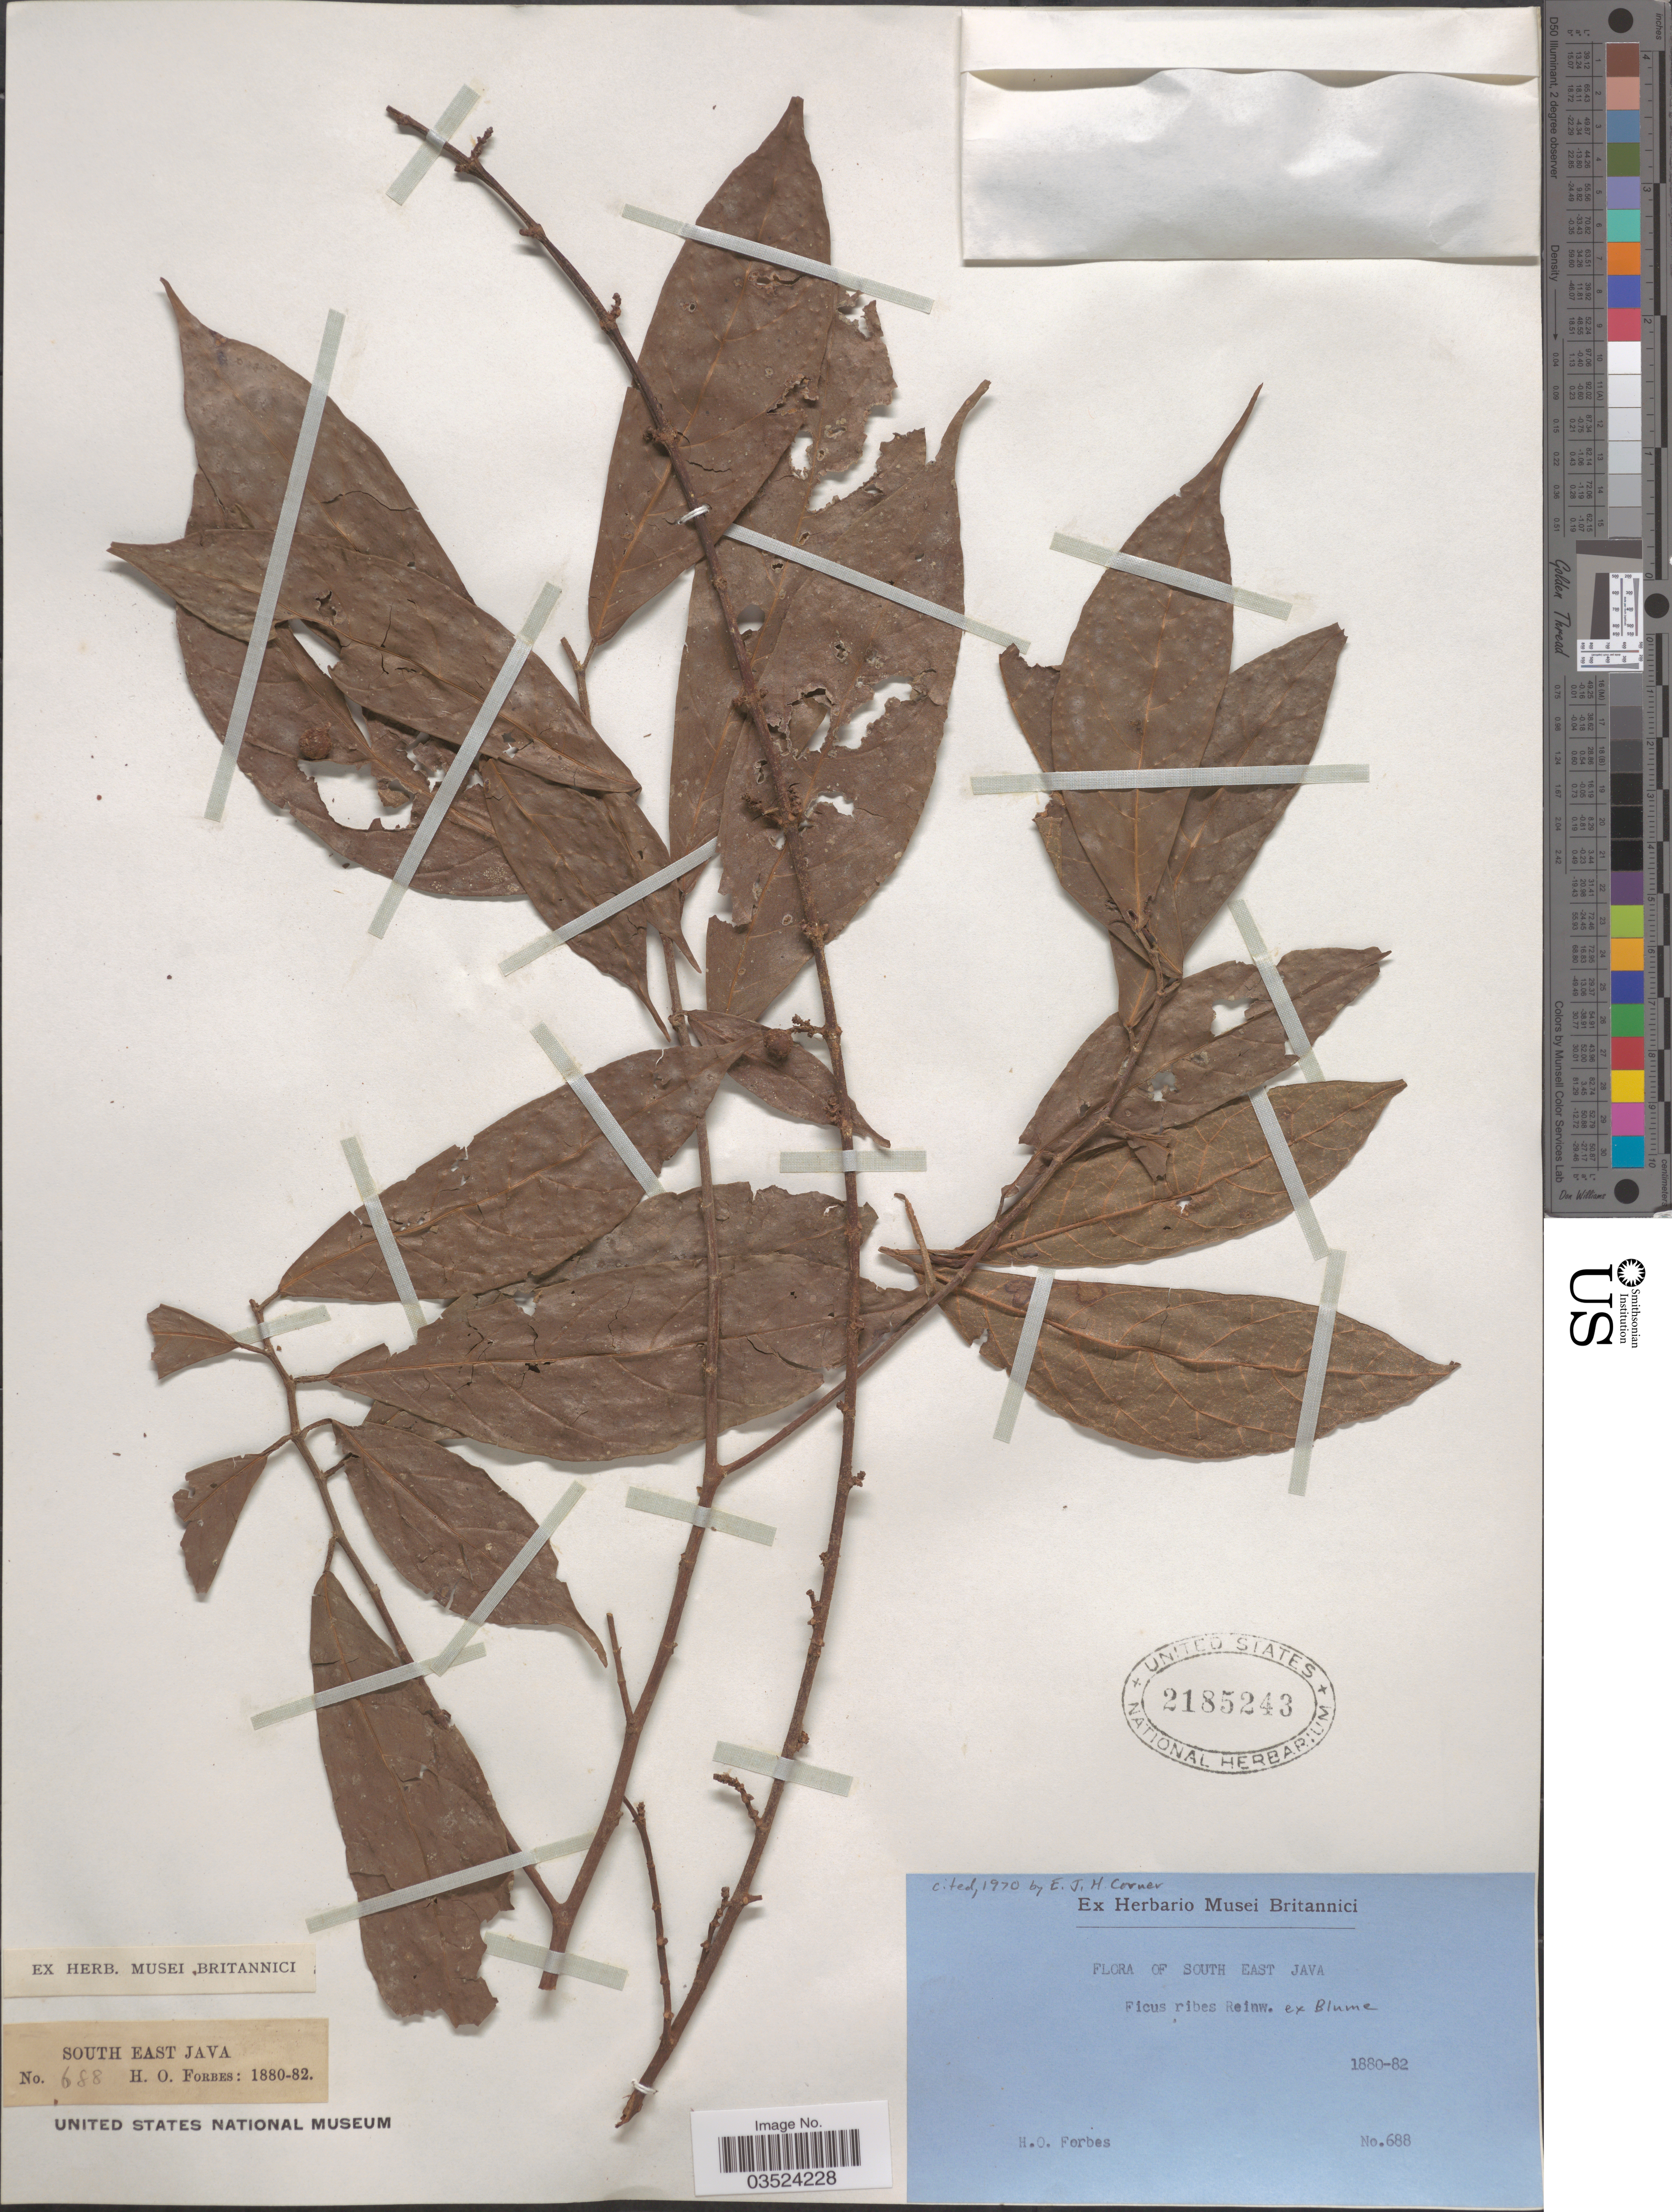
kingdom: Plantae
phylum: Tracheophyta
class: Magnoliopsida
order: Rosales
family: Moraceae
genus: Ficus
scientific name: Ficus ribes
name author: Reinw. ex Blume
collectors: H. O. Forbes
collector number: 688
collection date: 1880/1882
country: Indonesia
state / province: Java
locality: South East Java.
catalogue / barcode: US 2185243